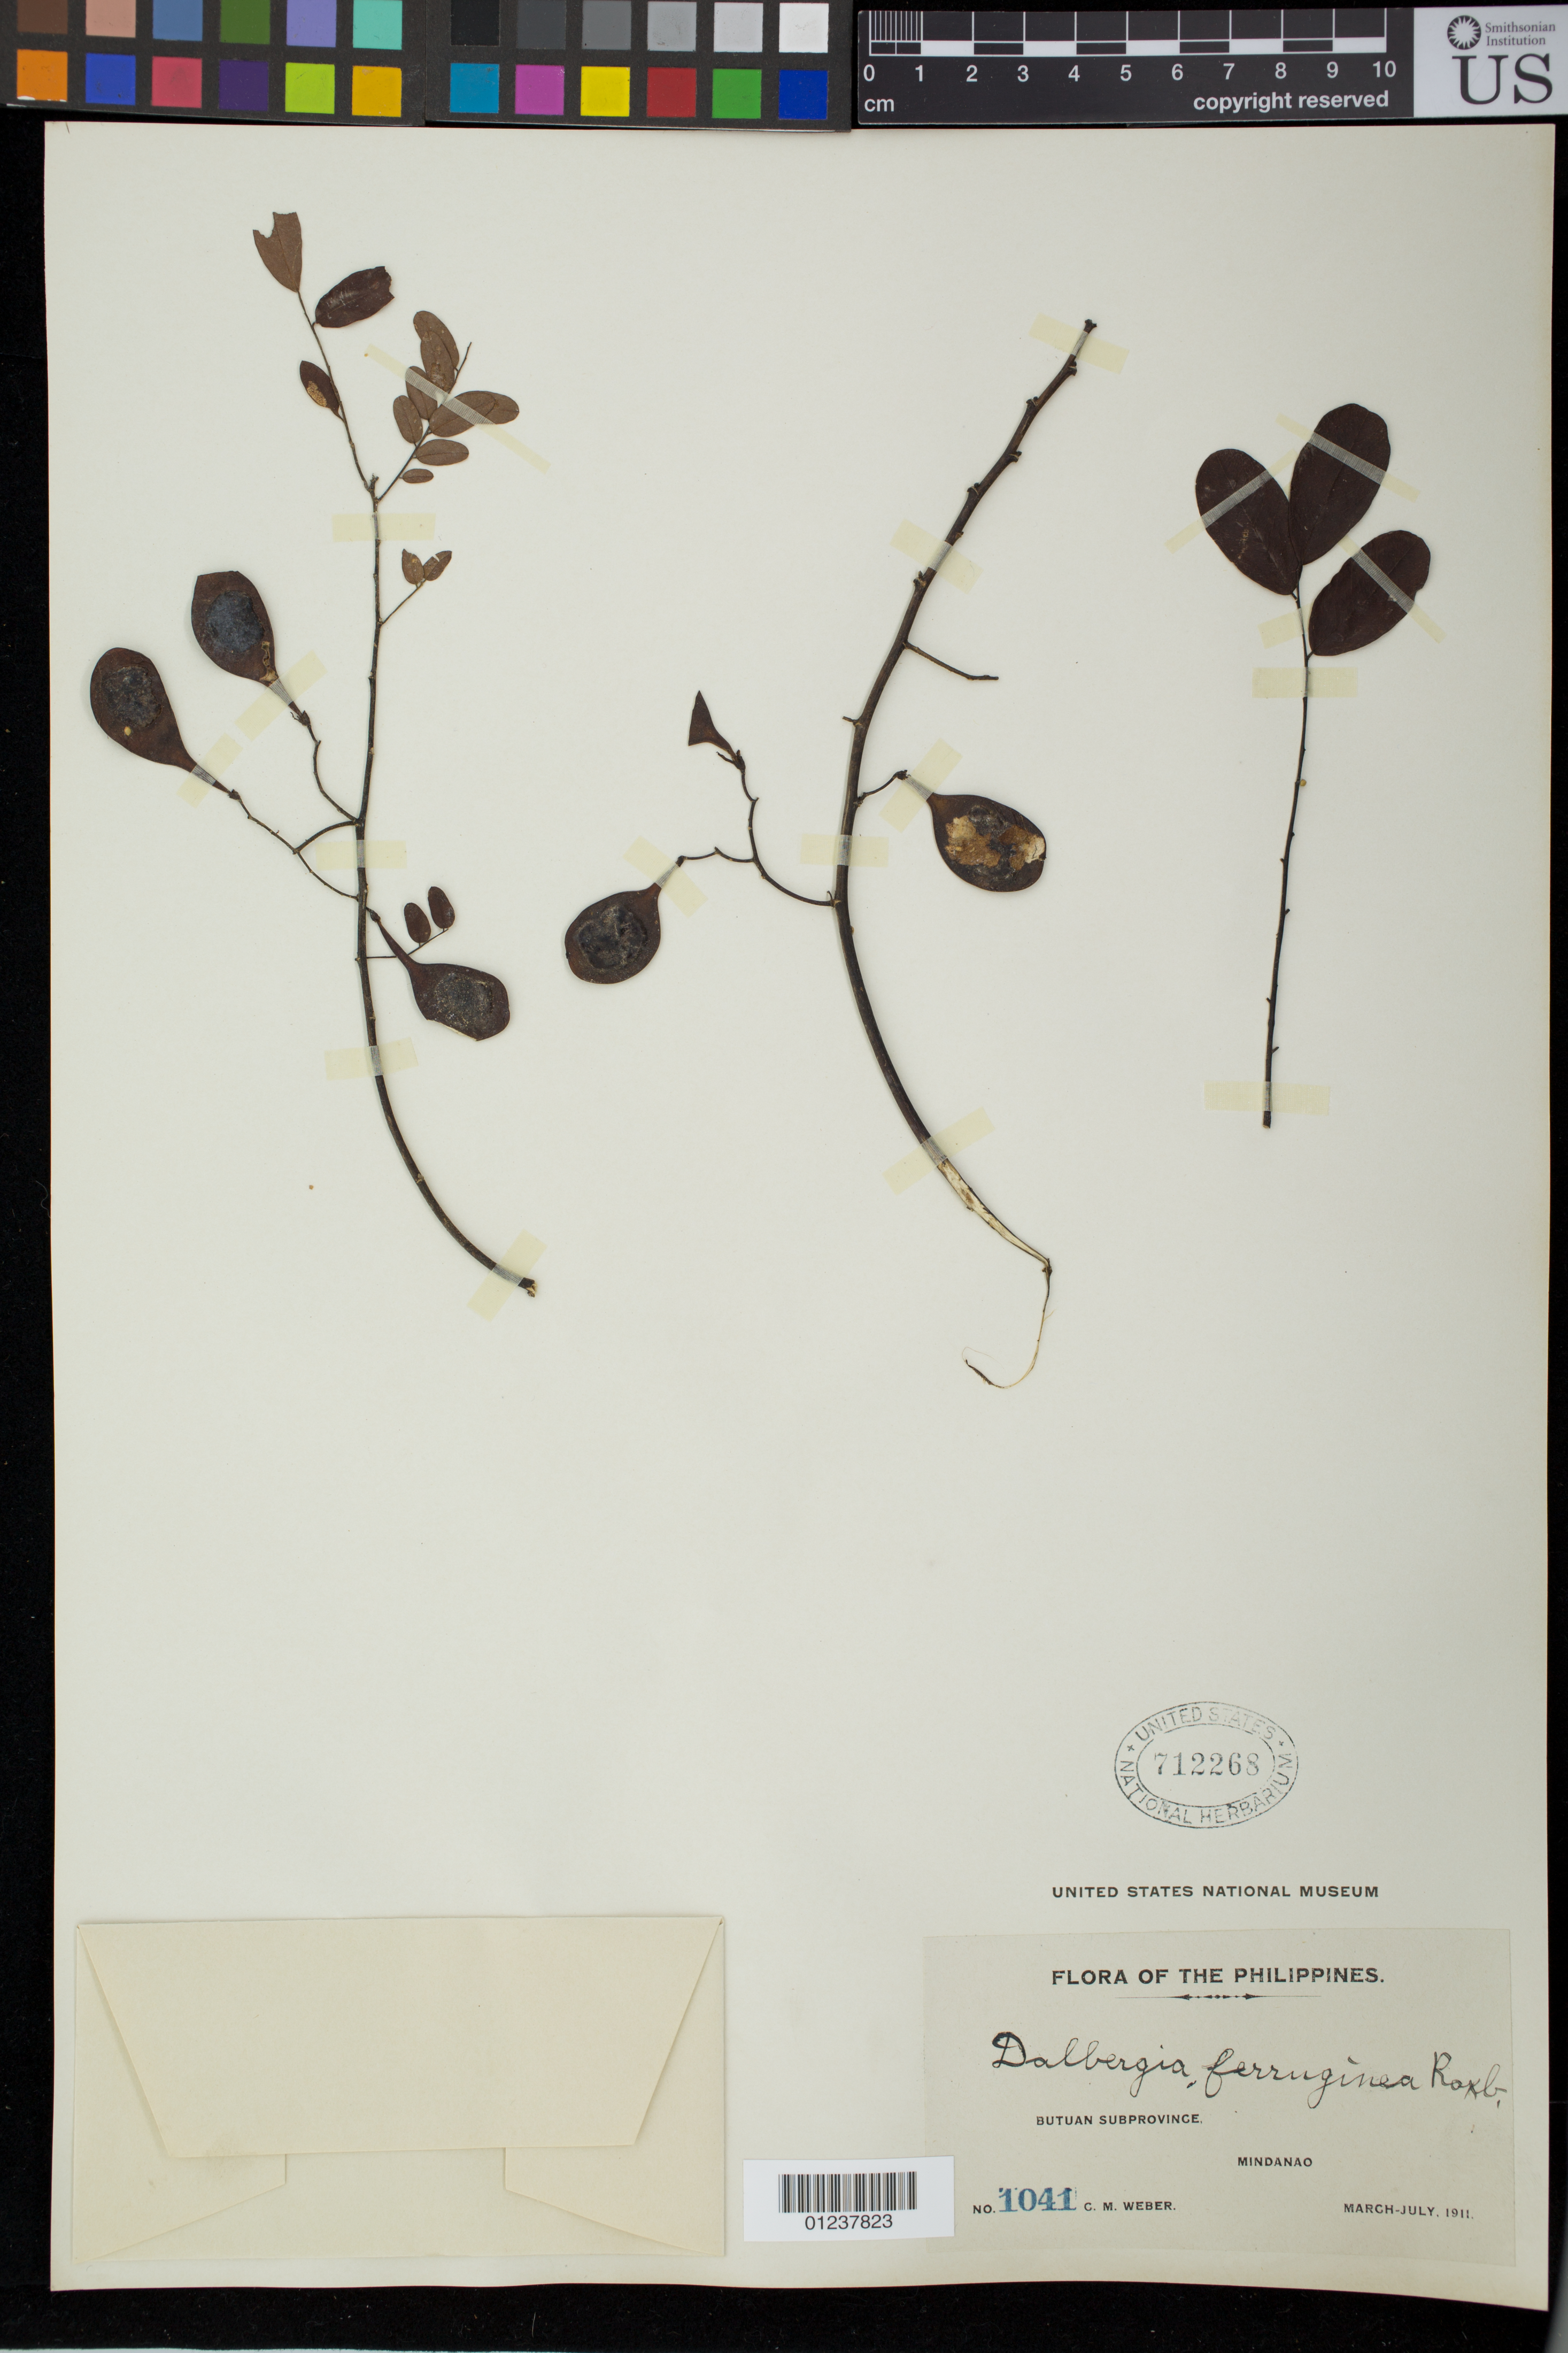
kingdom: Plantae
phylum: Tracheophyta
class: Magnoliopsida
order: Fabales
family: Fabaceae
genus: Dalbergia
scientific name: Dalbergia ferruginea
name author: Roxb.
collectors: C. M. Weber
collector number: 1041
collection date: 1911-03/1911-07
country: Philippines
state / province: Caraga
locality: Butuan Subprovince.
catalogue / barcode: US 712268